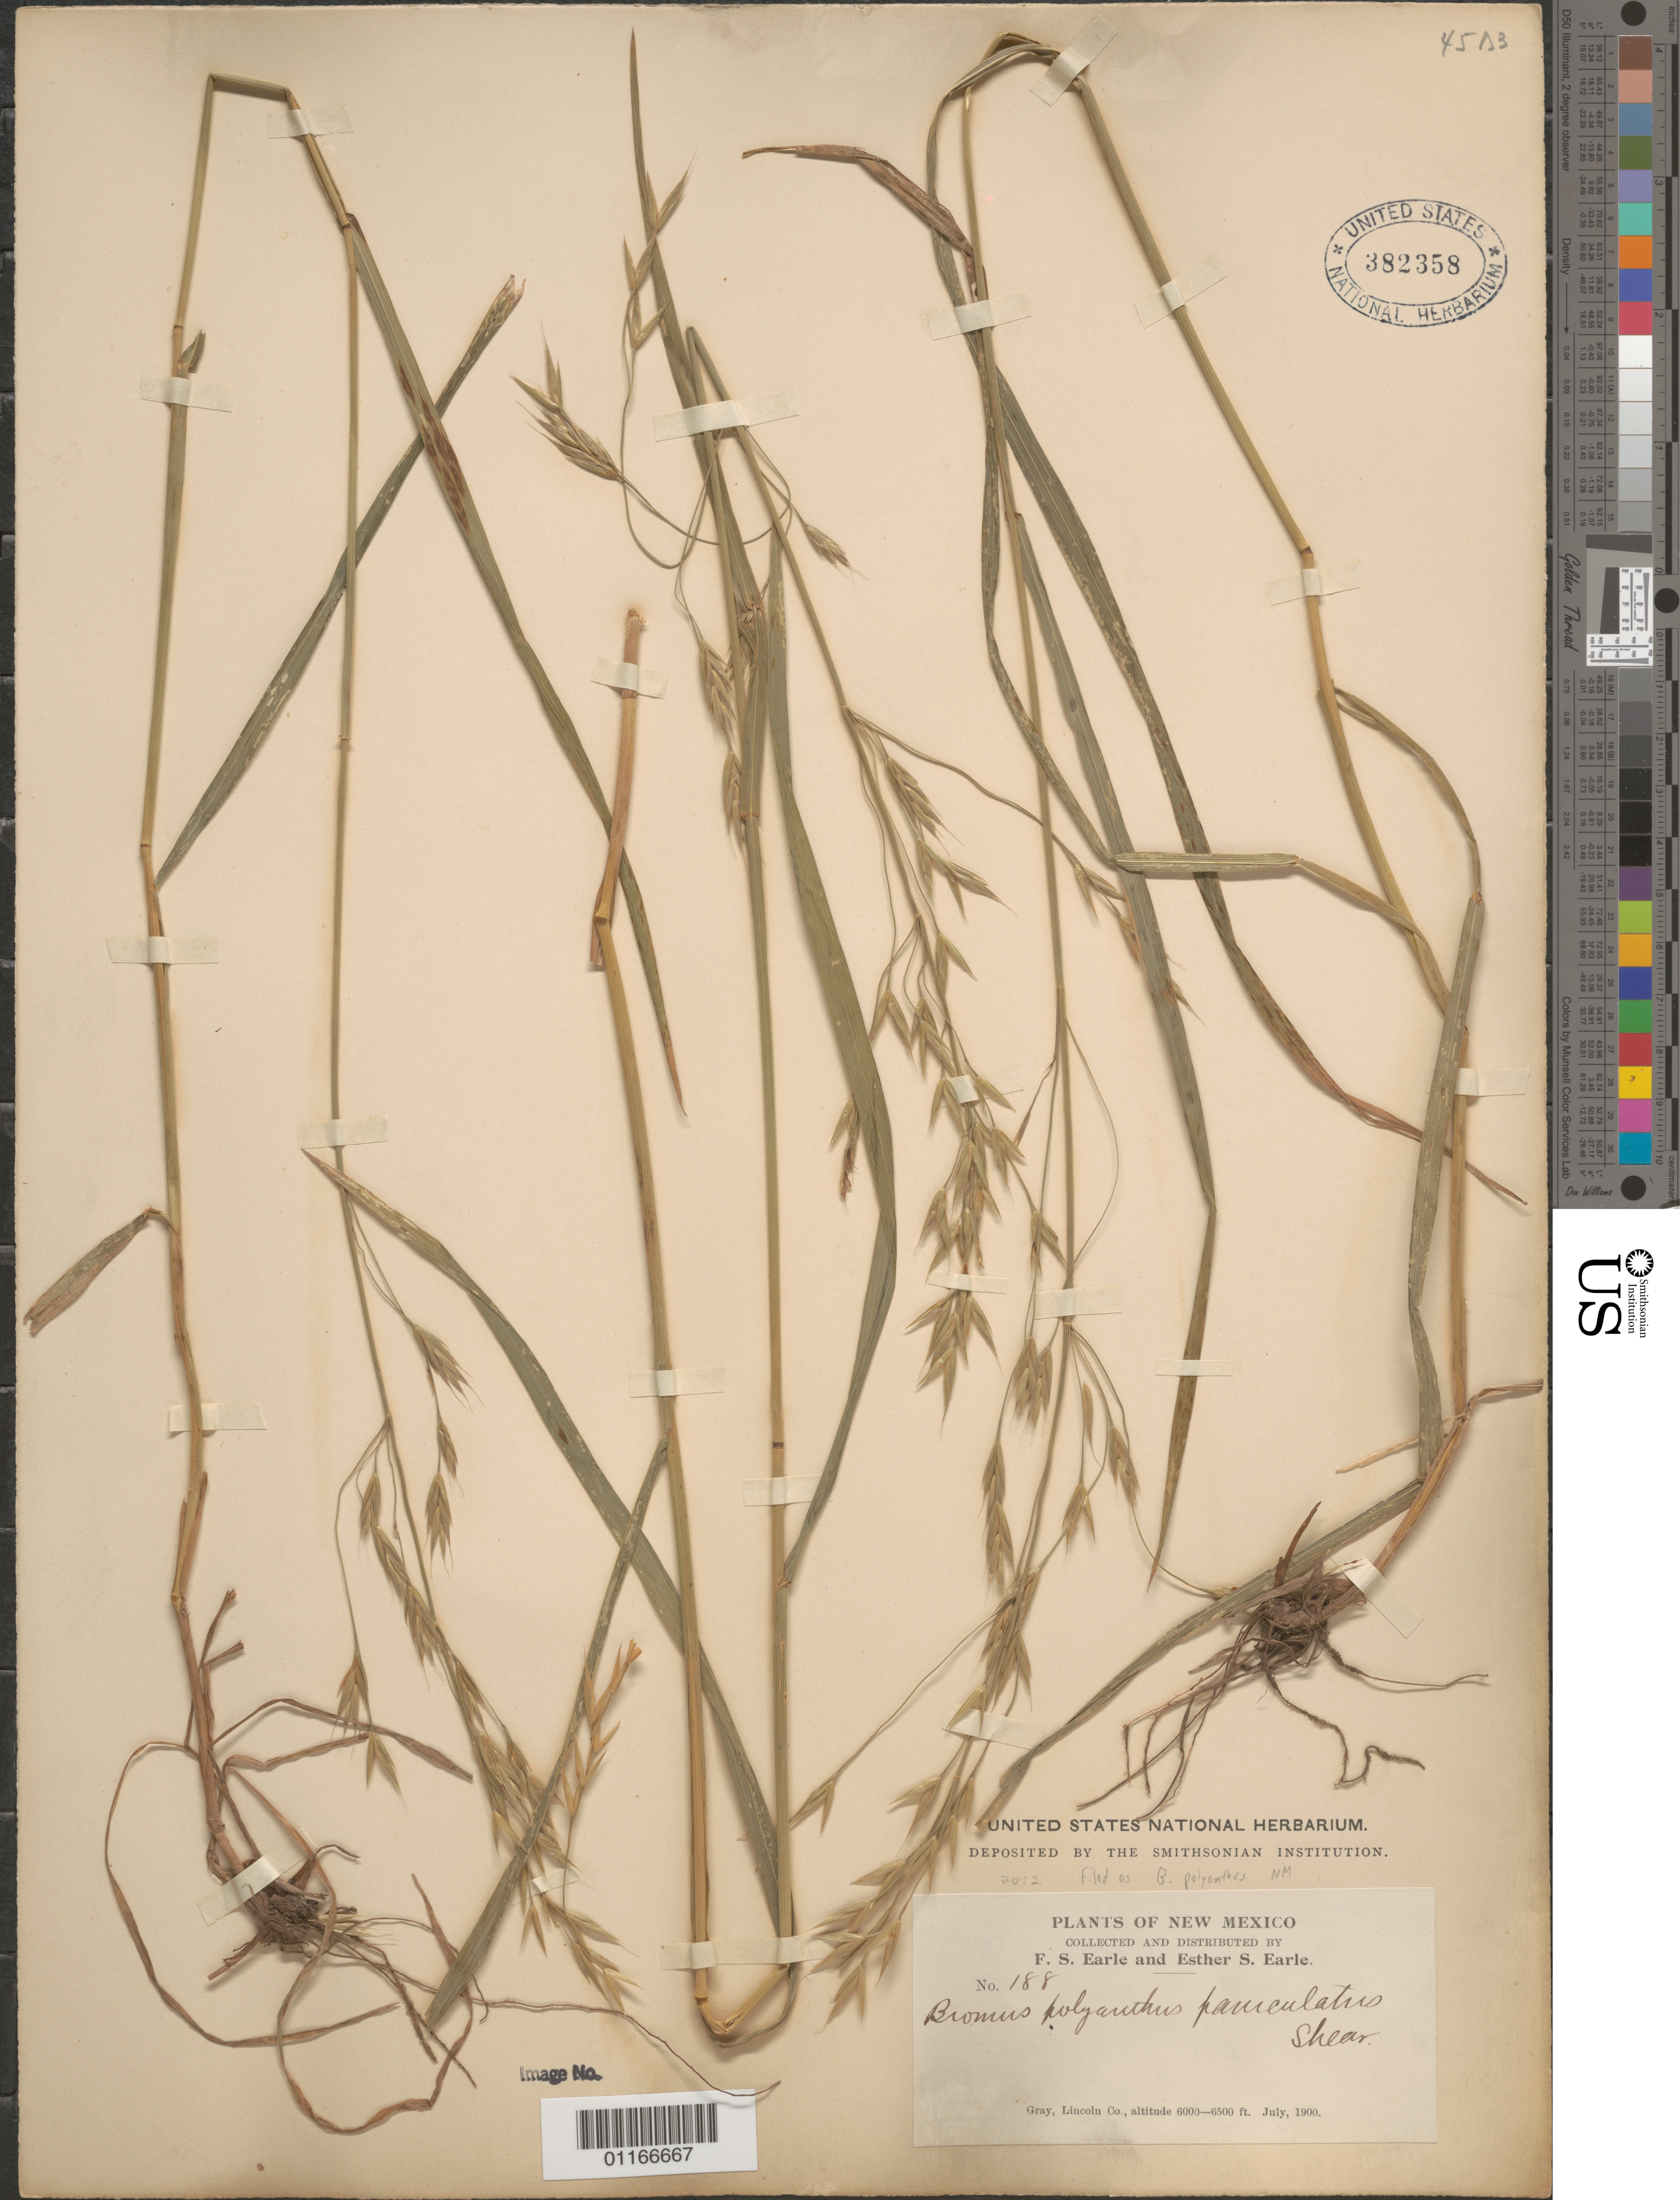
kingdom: Plantae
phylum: Tracheophyta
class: Liliopsida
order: Poales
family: Poaceae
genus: Bromus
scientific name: Bromus polyanthus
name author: Scribn. ex Shear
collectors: F. S. Earle & E. S. Earle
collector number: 188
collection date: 1900-07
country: United States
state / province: New Mexico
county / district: Lincoln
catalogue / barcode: US 382358